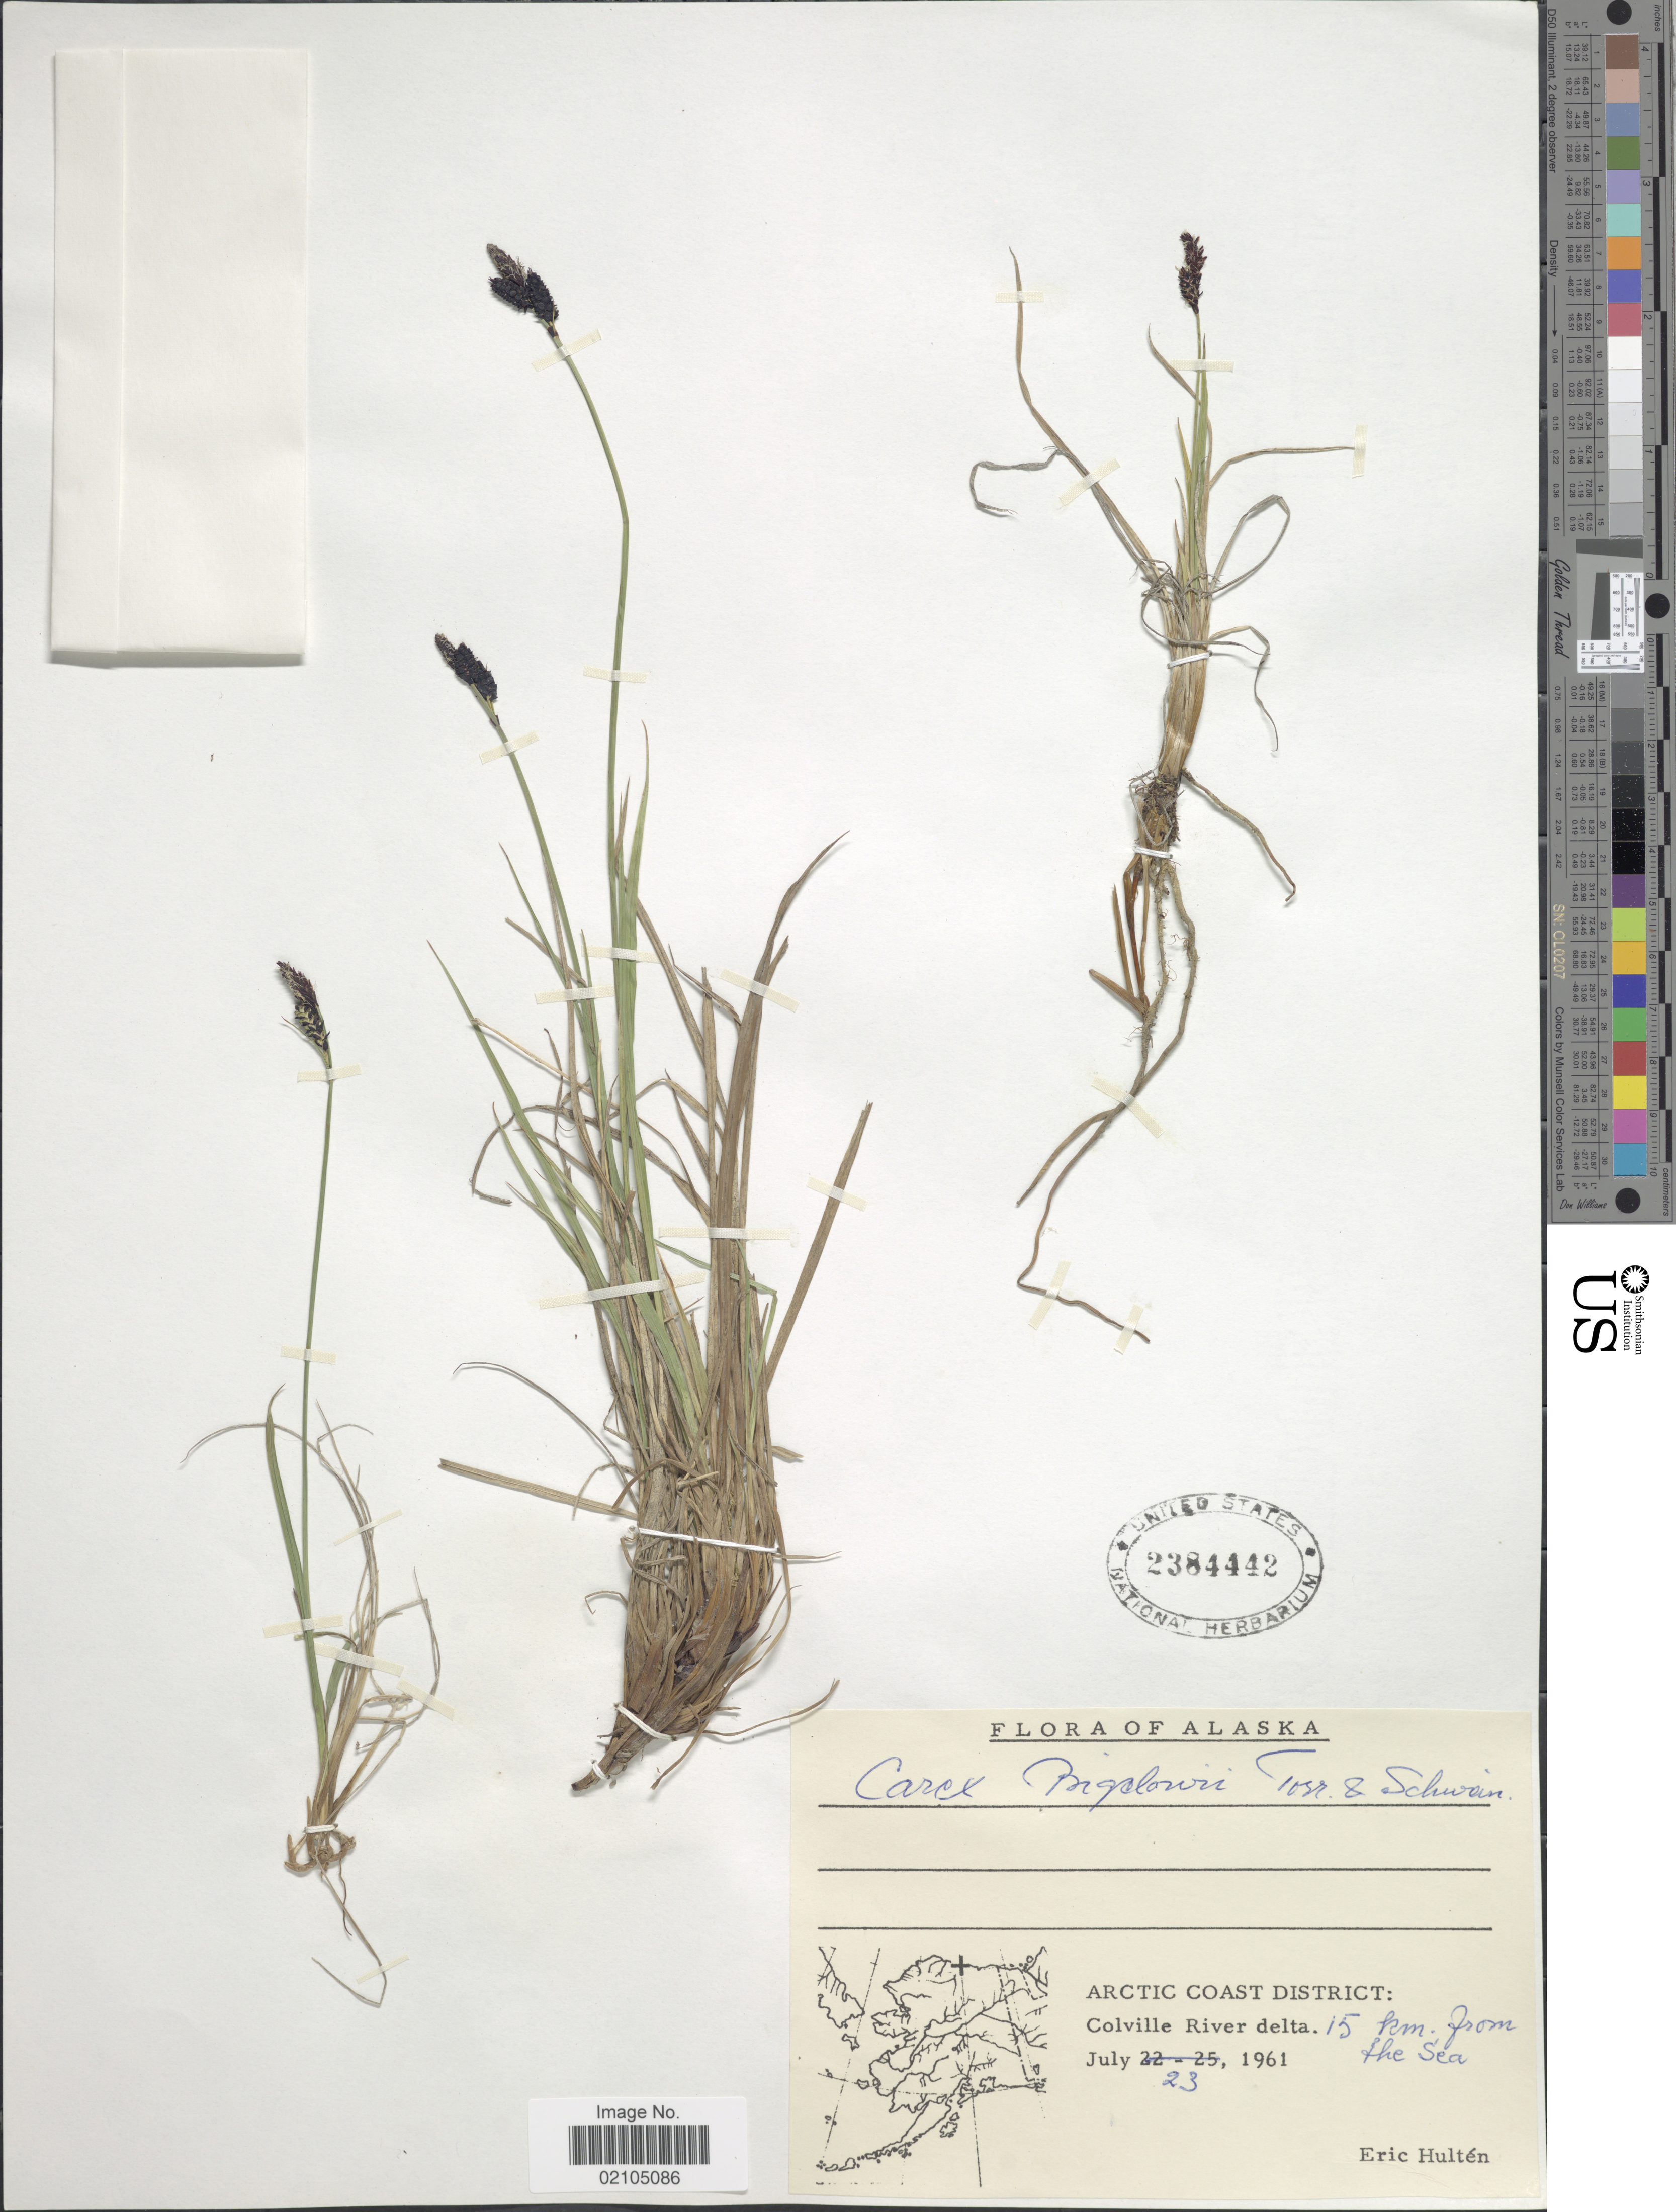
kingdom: Plantae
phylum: Tracheophyta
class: Liliopsida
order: Poales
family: Cyperaceae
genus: Carex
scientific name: Carex bigelowii subsp. lugens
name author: (Holm) T.V. Egorova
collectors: E. G. Hultén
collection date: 1961-07-23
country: United States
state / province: Alaska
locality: Arctic Coast District: Colville River Delta. 15 km. from the Sea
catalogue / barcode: US 2384442